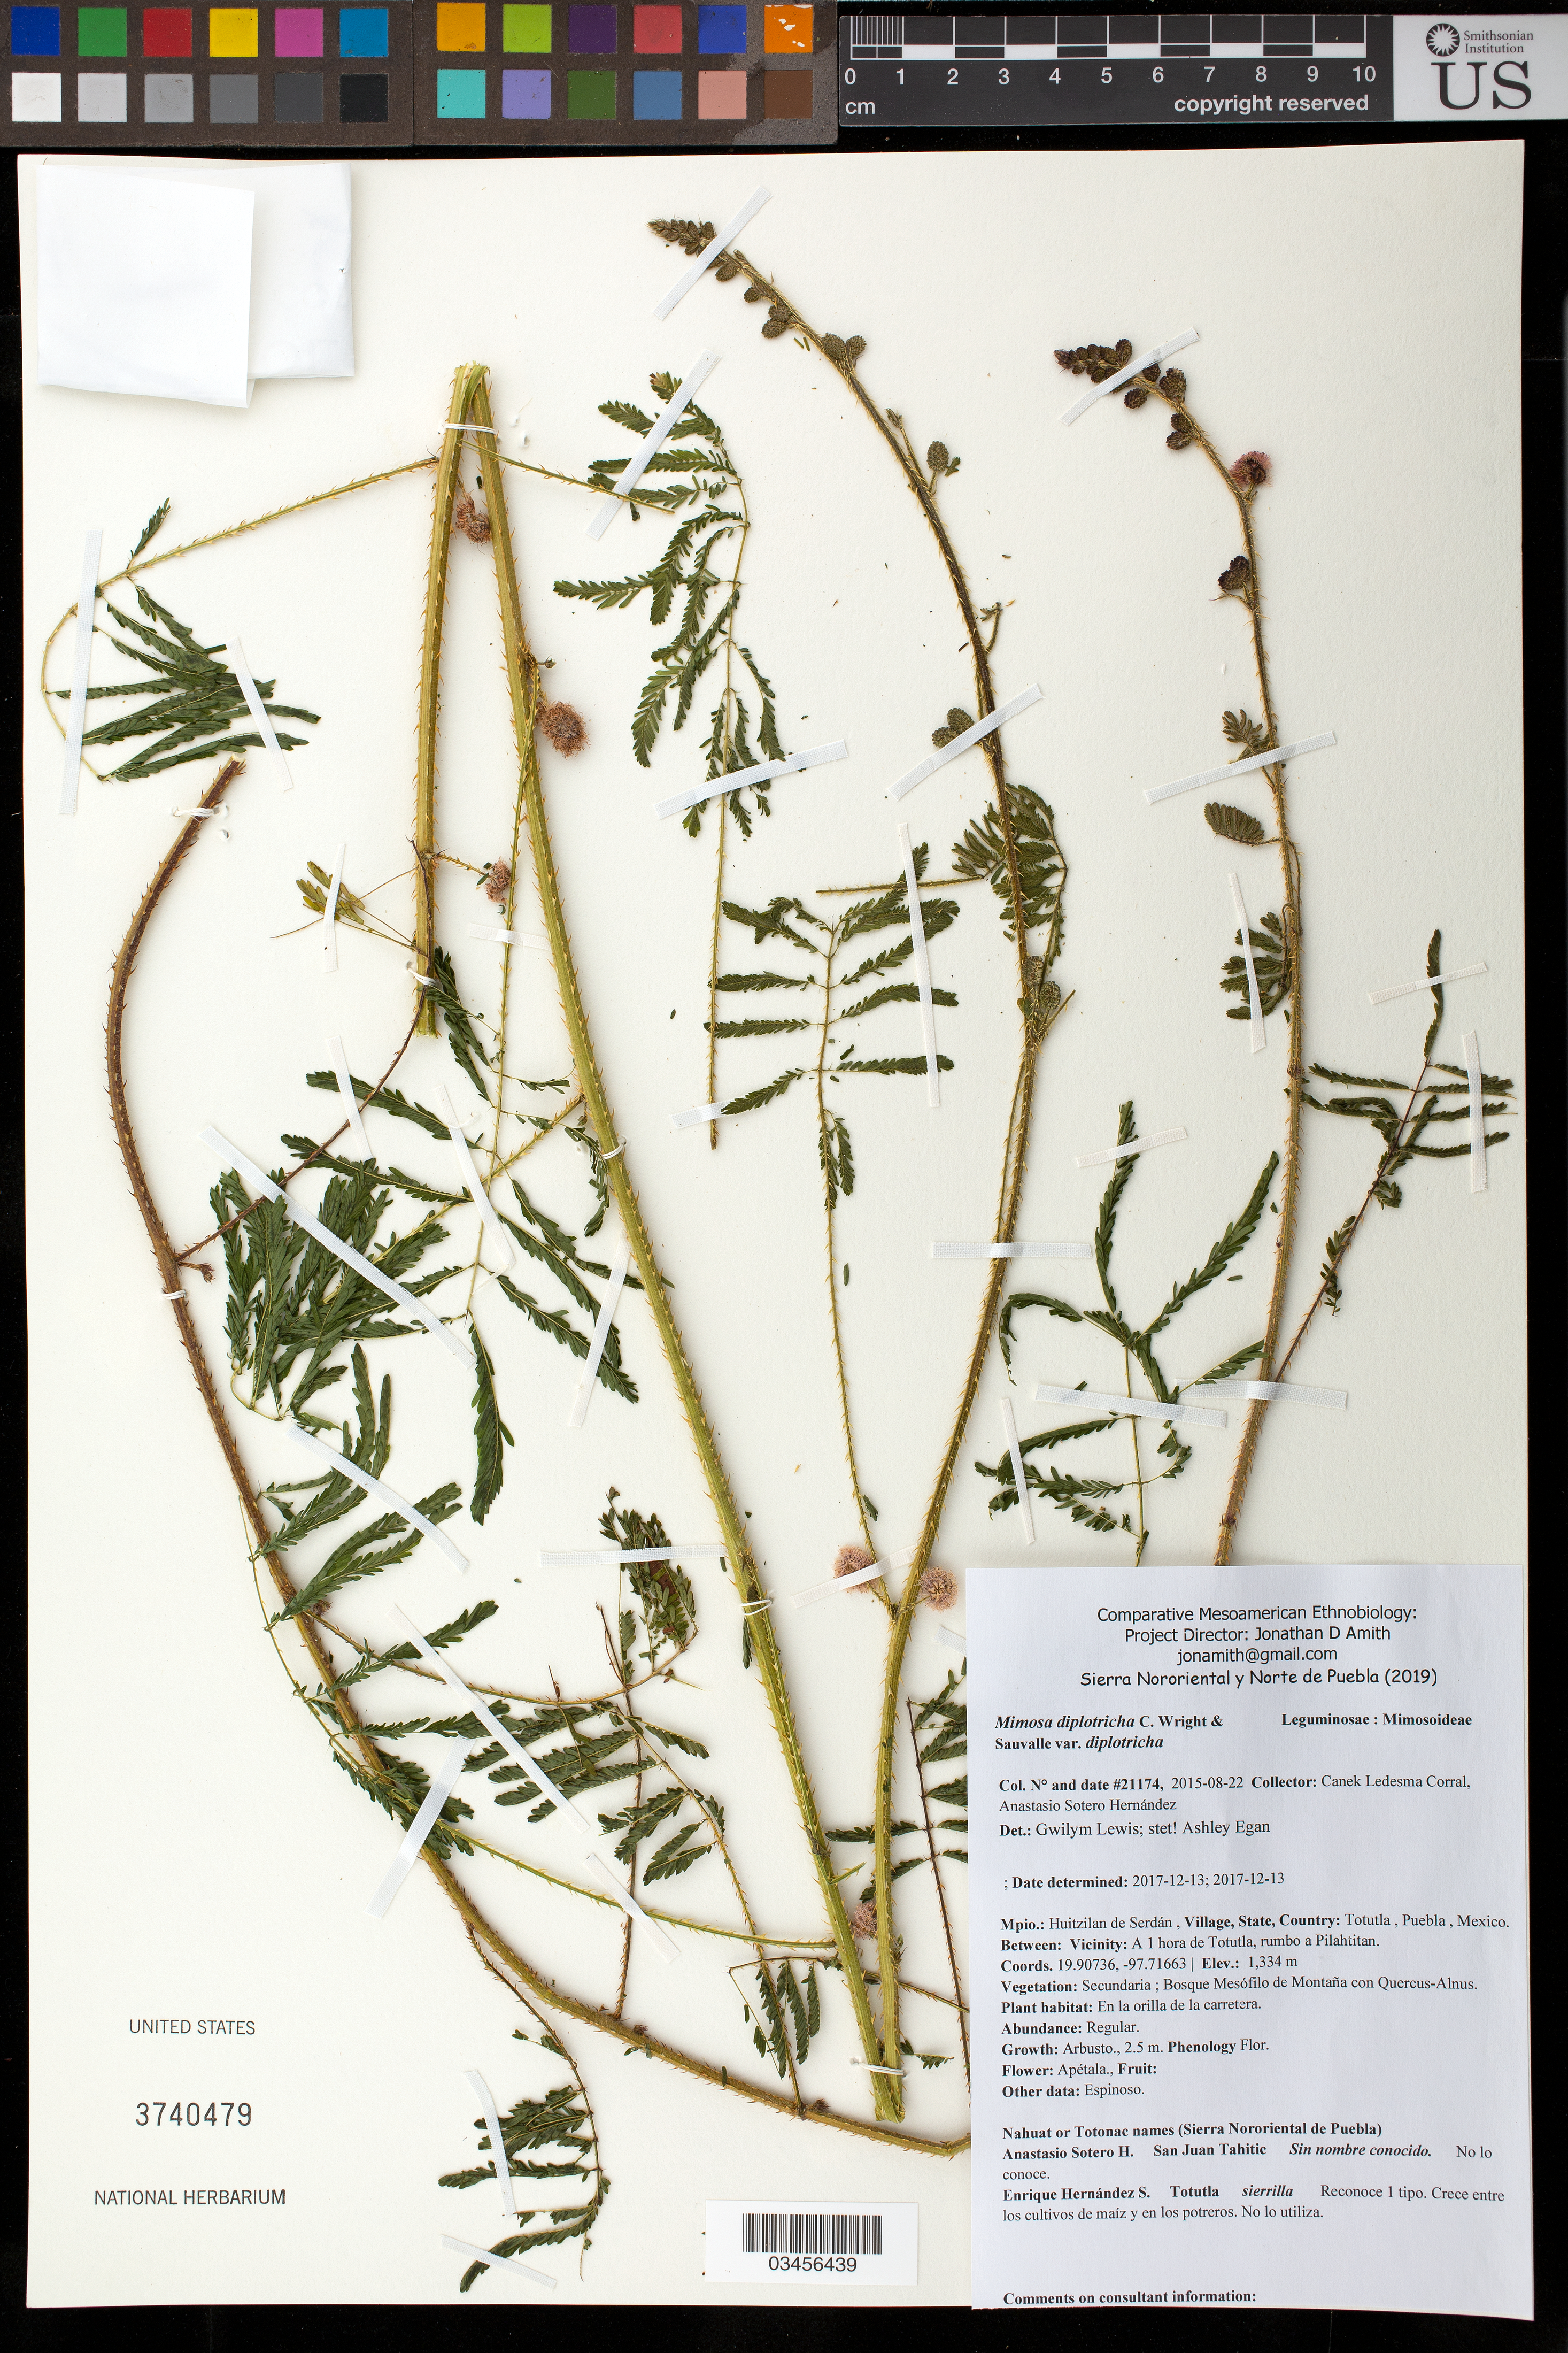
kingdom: Plantae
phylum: Tracheophyta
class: Magnoliopsida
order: Fabales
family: Fabaceae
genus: Mimosa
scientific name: Mimosa diplotricha var. diplotricha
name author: C. Wright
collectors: Canek Ledesma C. & A. Sotero H.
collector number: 21174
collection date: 2015-08-22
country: México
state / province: Puebla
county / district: Huitzilan de Serdán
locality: PUEBLO: Totutla; LOCALIDAD EXACTA: A 1 hora de Totutla, rumbo a Pilahtitan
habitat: Bosque mesófilo de montaña con Quercus-Alnus | En la orilla de la carretera.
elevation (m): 1334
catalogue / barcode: US 3740479